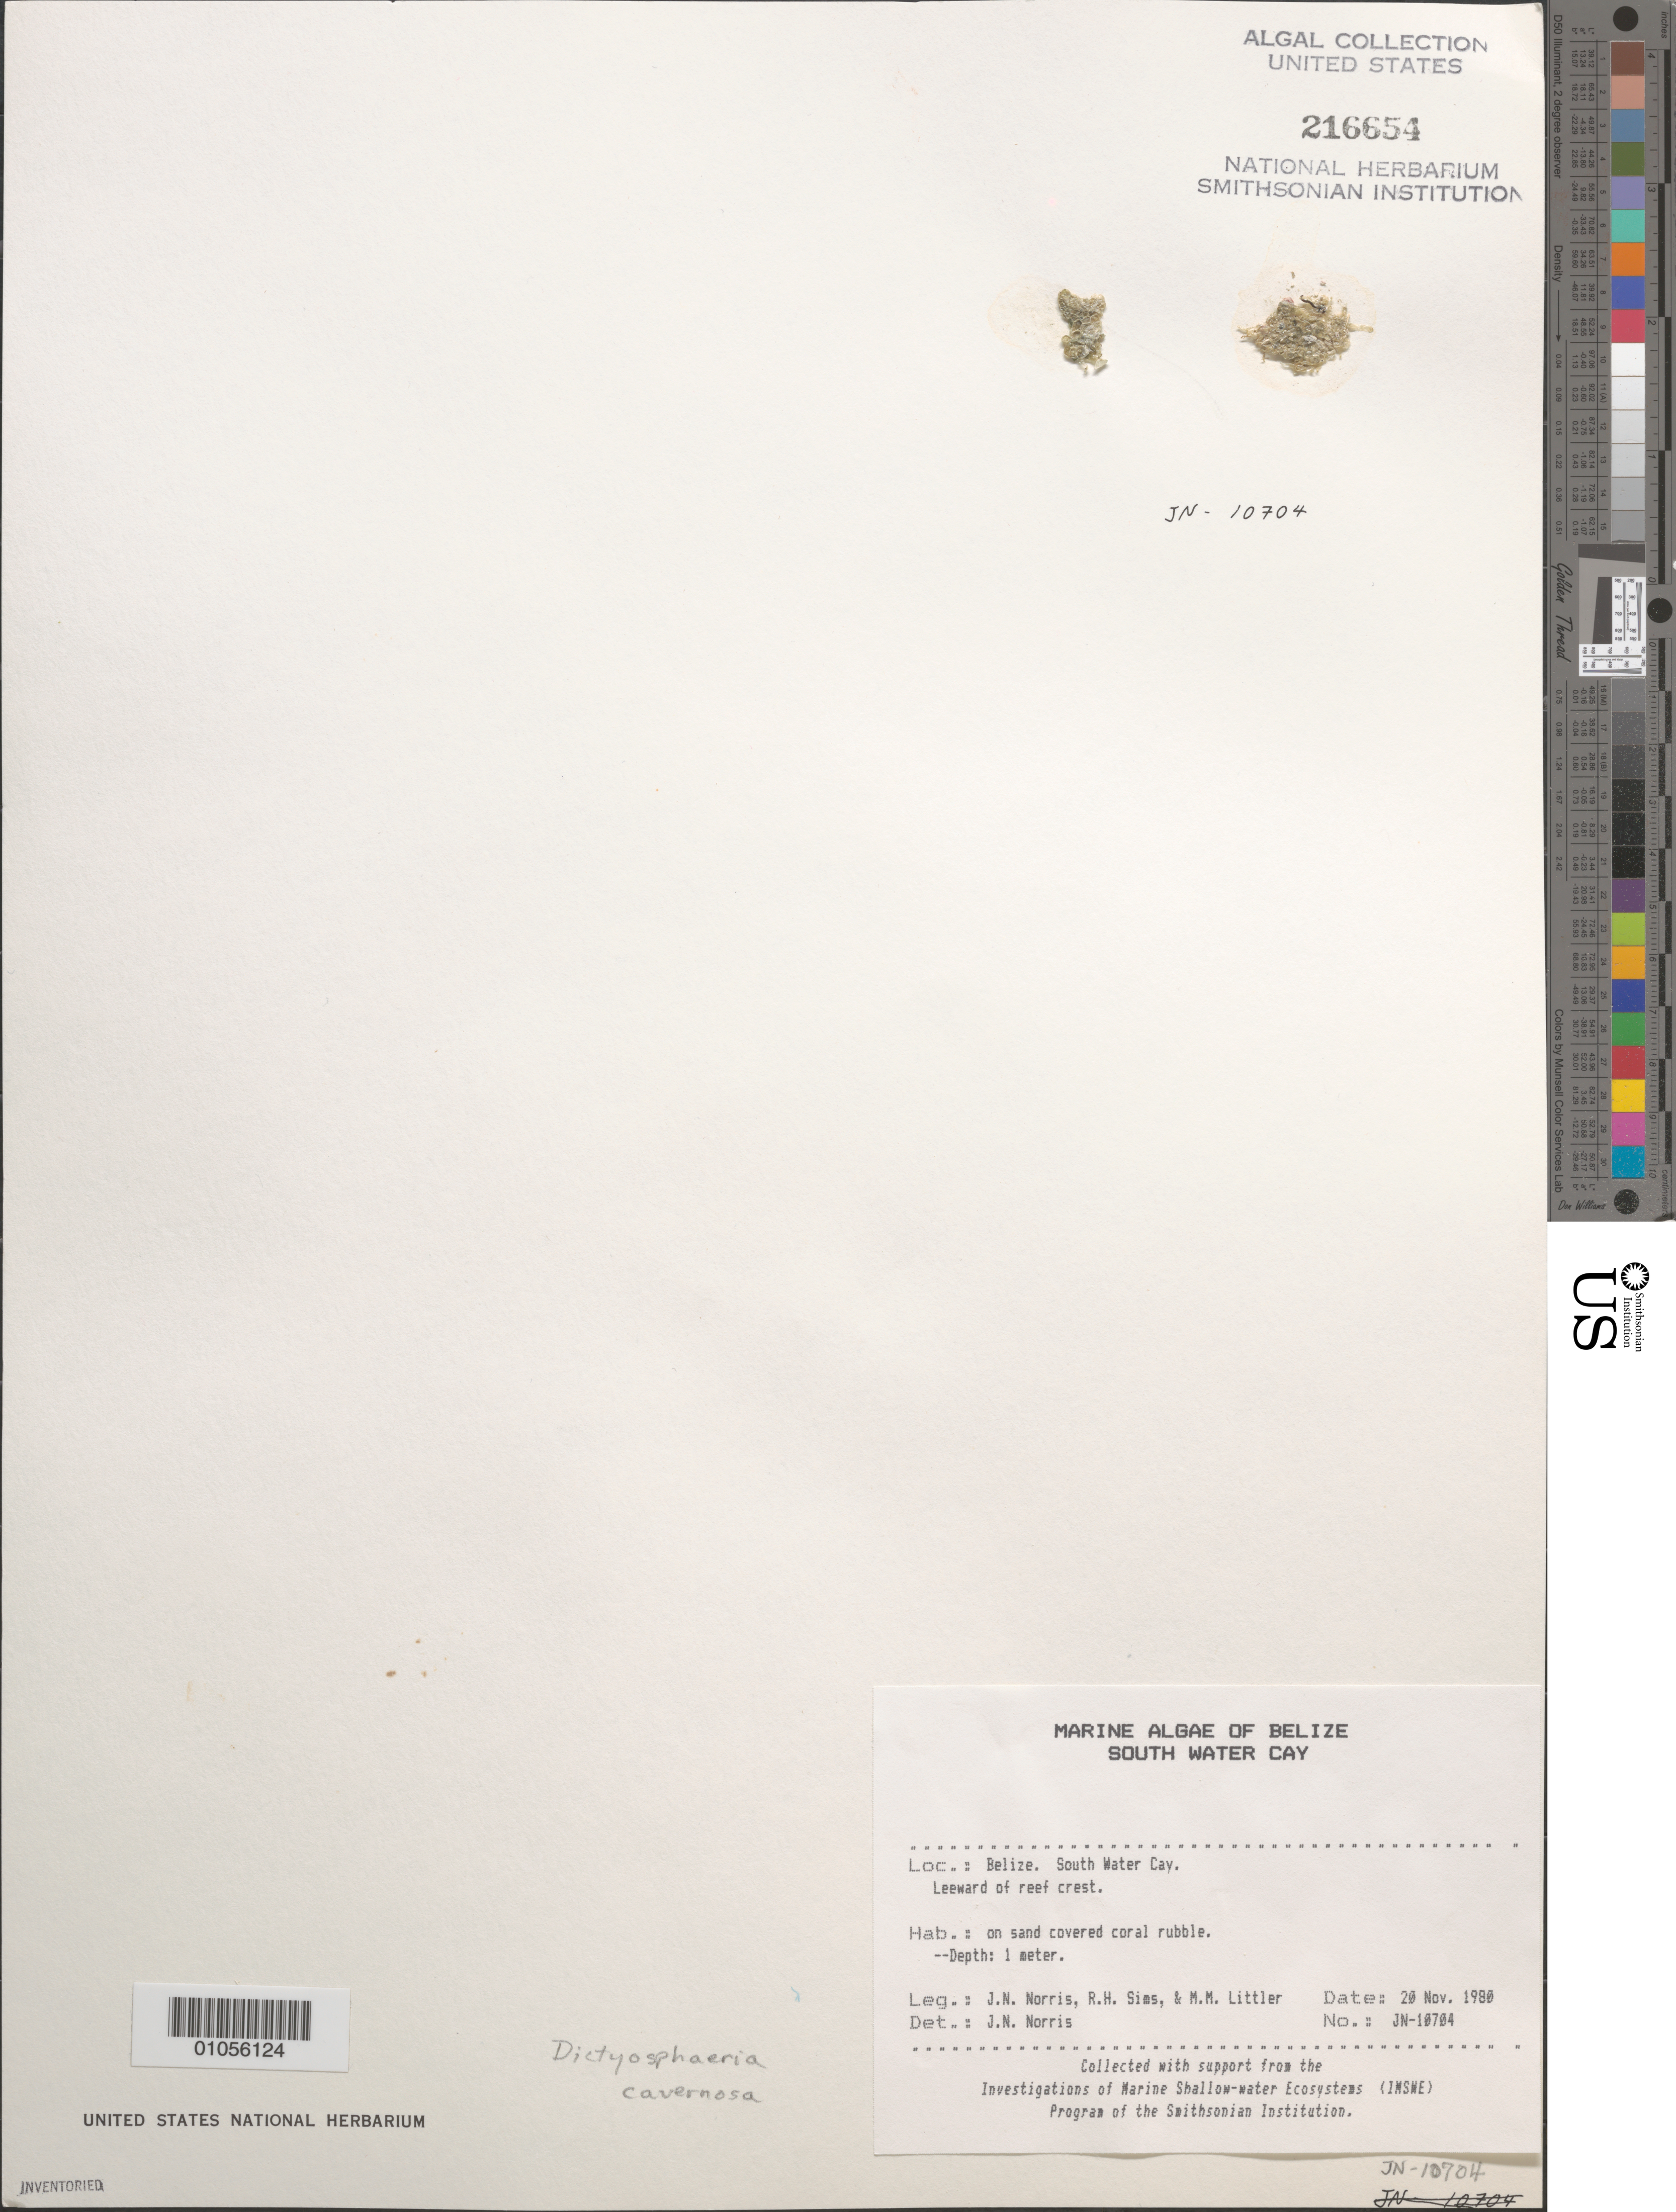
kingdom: Plantae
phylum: Chlorophyta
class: Ulvophyceae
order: Siphonocladales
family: Siphonocladaceae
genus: Dictyosphaeria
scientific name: Dictyosphaeria cavernosa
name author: (Forssk.) Børgesen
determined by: Norris, James N.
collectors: J. N. Norris, R. H. Sims & M. M. Littler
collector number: JN-10704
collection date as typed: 20 Nov 1980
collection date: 1980-11-20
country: Belize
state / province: Stann Creek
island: South Water Cay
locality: Leeward of reef crest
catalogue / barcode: US 216654